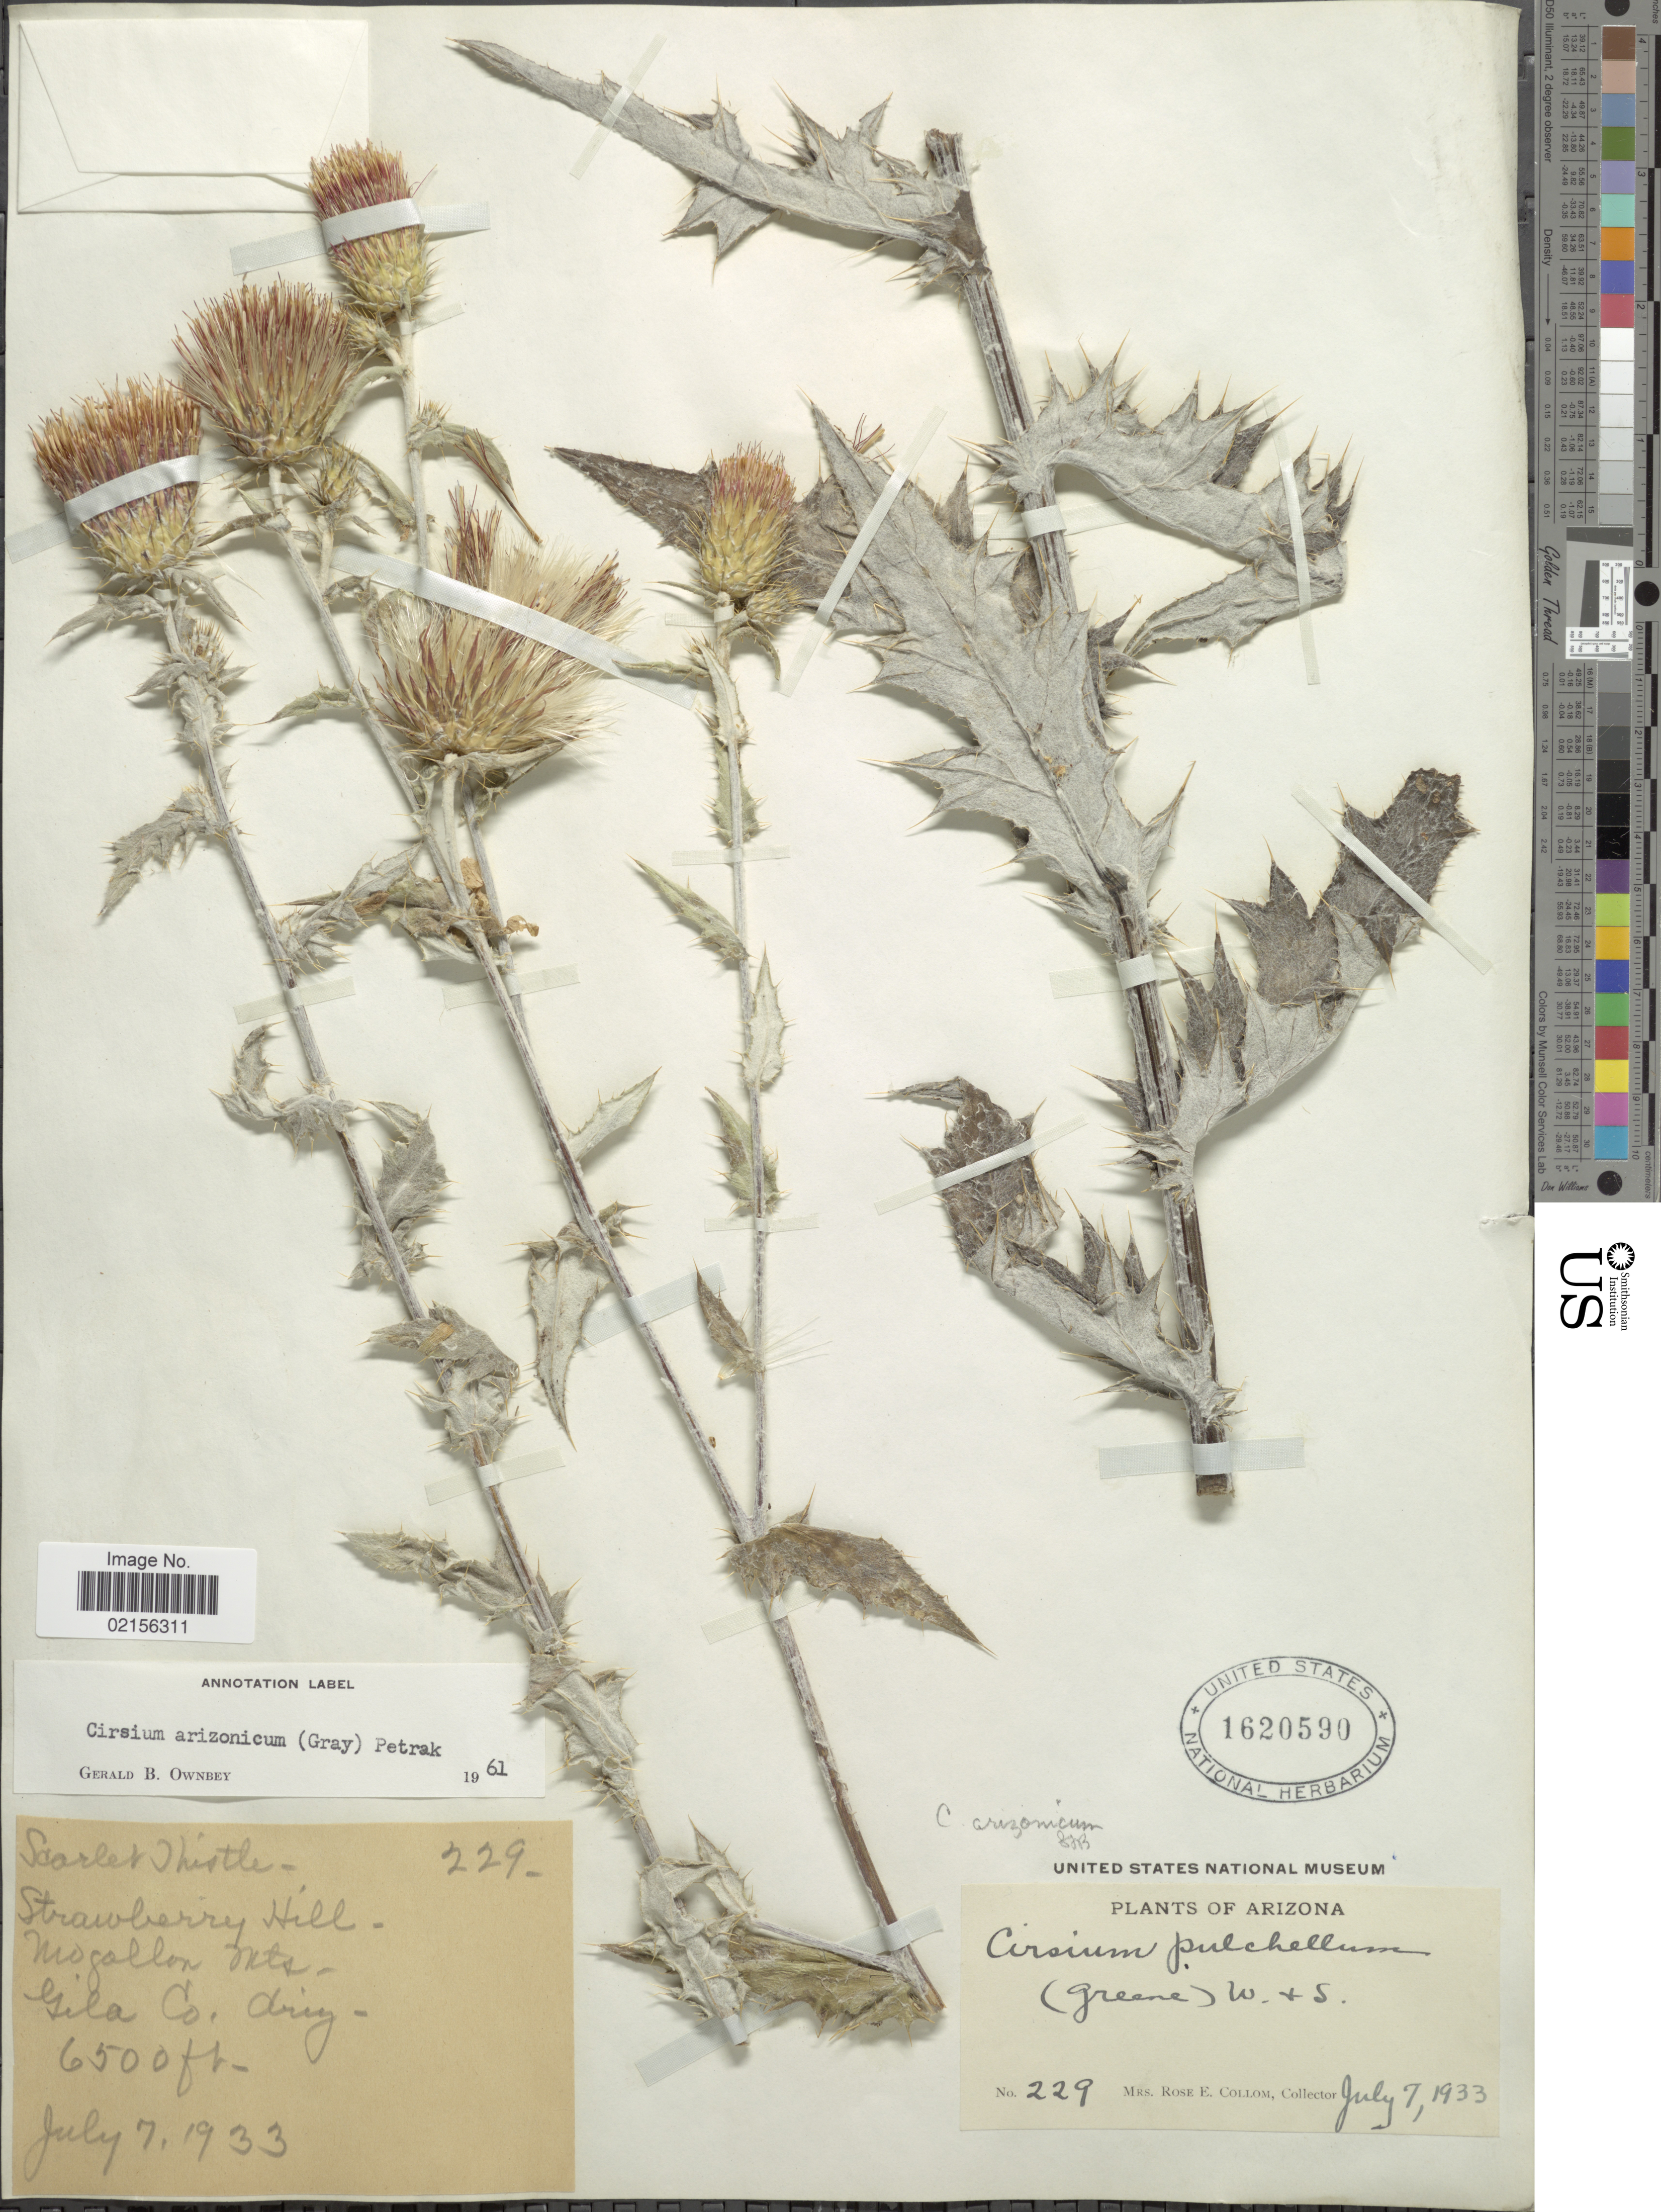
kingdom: Plantae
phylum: Tracheophyta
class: Magnoliopsida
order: Asterales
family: Asteraceae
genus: Cirsium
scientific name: Cirsium arizonicum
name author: (A. Gray) Petr.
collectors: R. E. Collom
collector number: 229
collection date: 1933-07-07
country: United States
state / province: Arizona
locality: Strawberry Hill - Mogallon Mts - Gila Co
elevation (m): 1981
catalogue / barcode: US 1620590